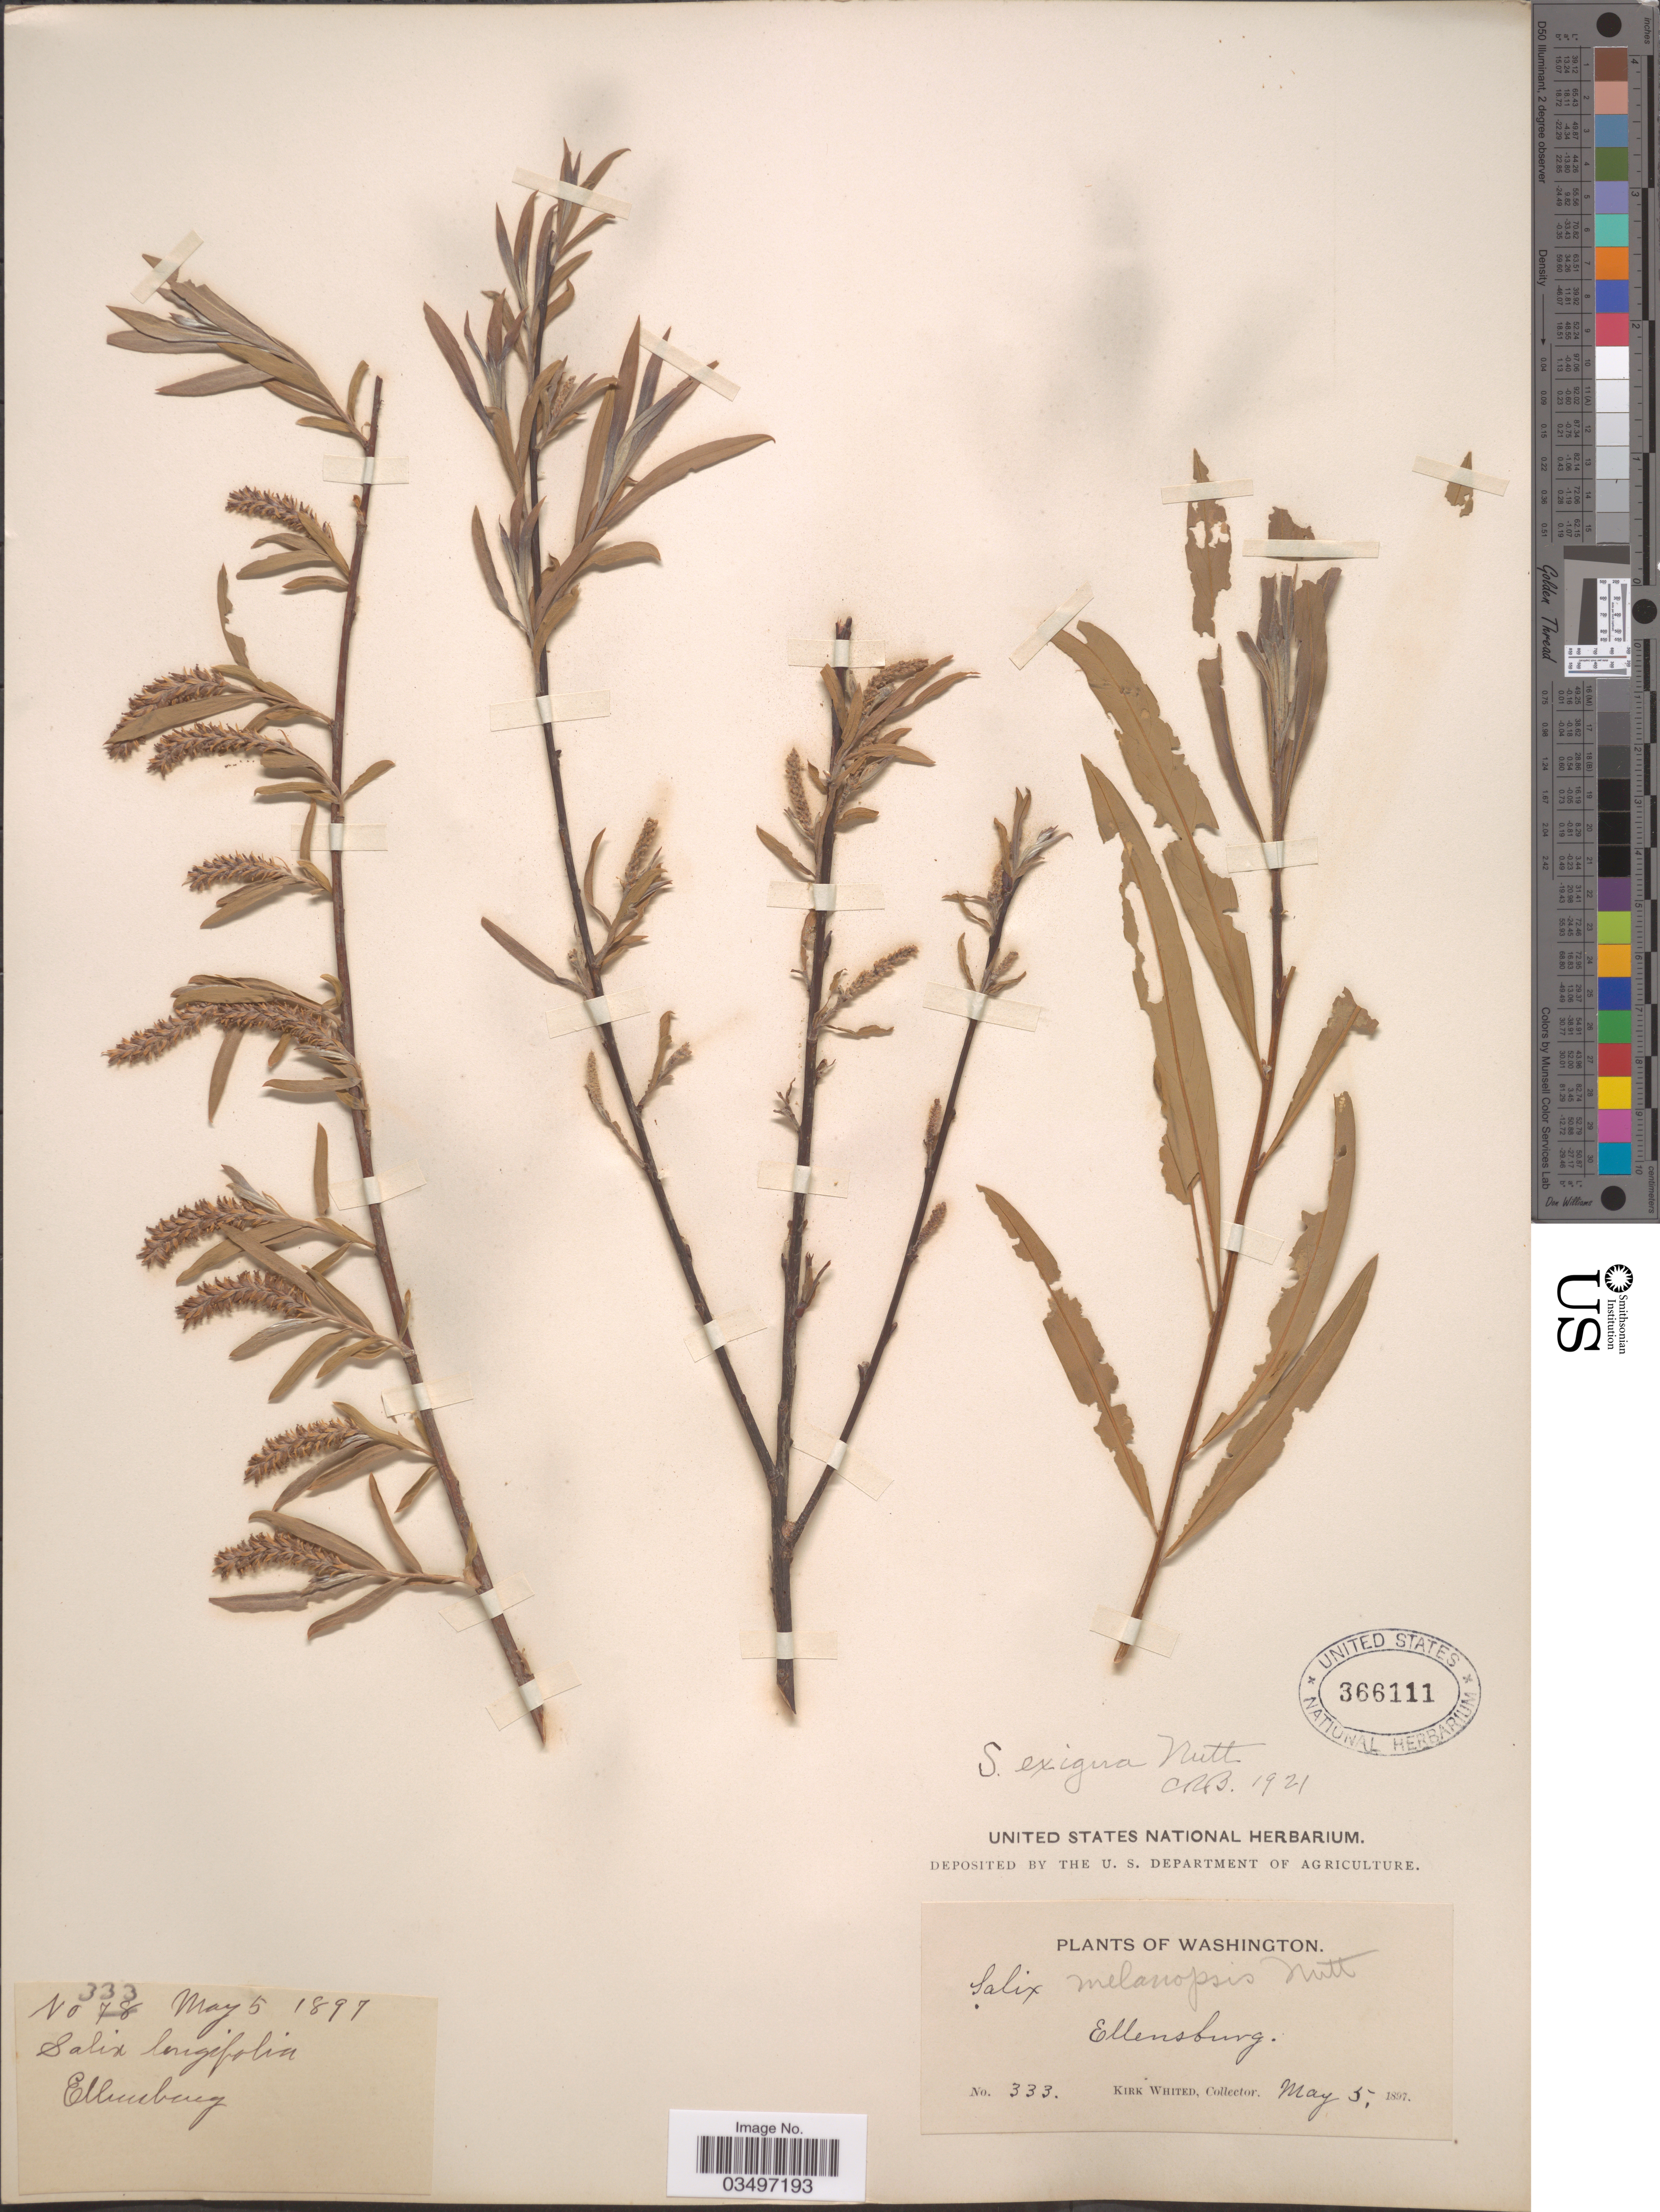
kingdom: Plantae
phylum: Tracheophyta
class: Magnoliopsida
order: Malpighiales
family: Salicaceae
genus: Salix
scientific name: Salix exigua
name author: Nutt.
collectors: K. Whited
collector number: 333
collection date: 1897-05-05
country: United States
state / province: Washington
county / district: Kittitas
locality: Ellensburg.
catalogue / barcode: US 366111